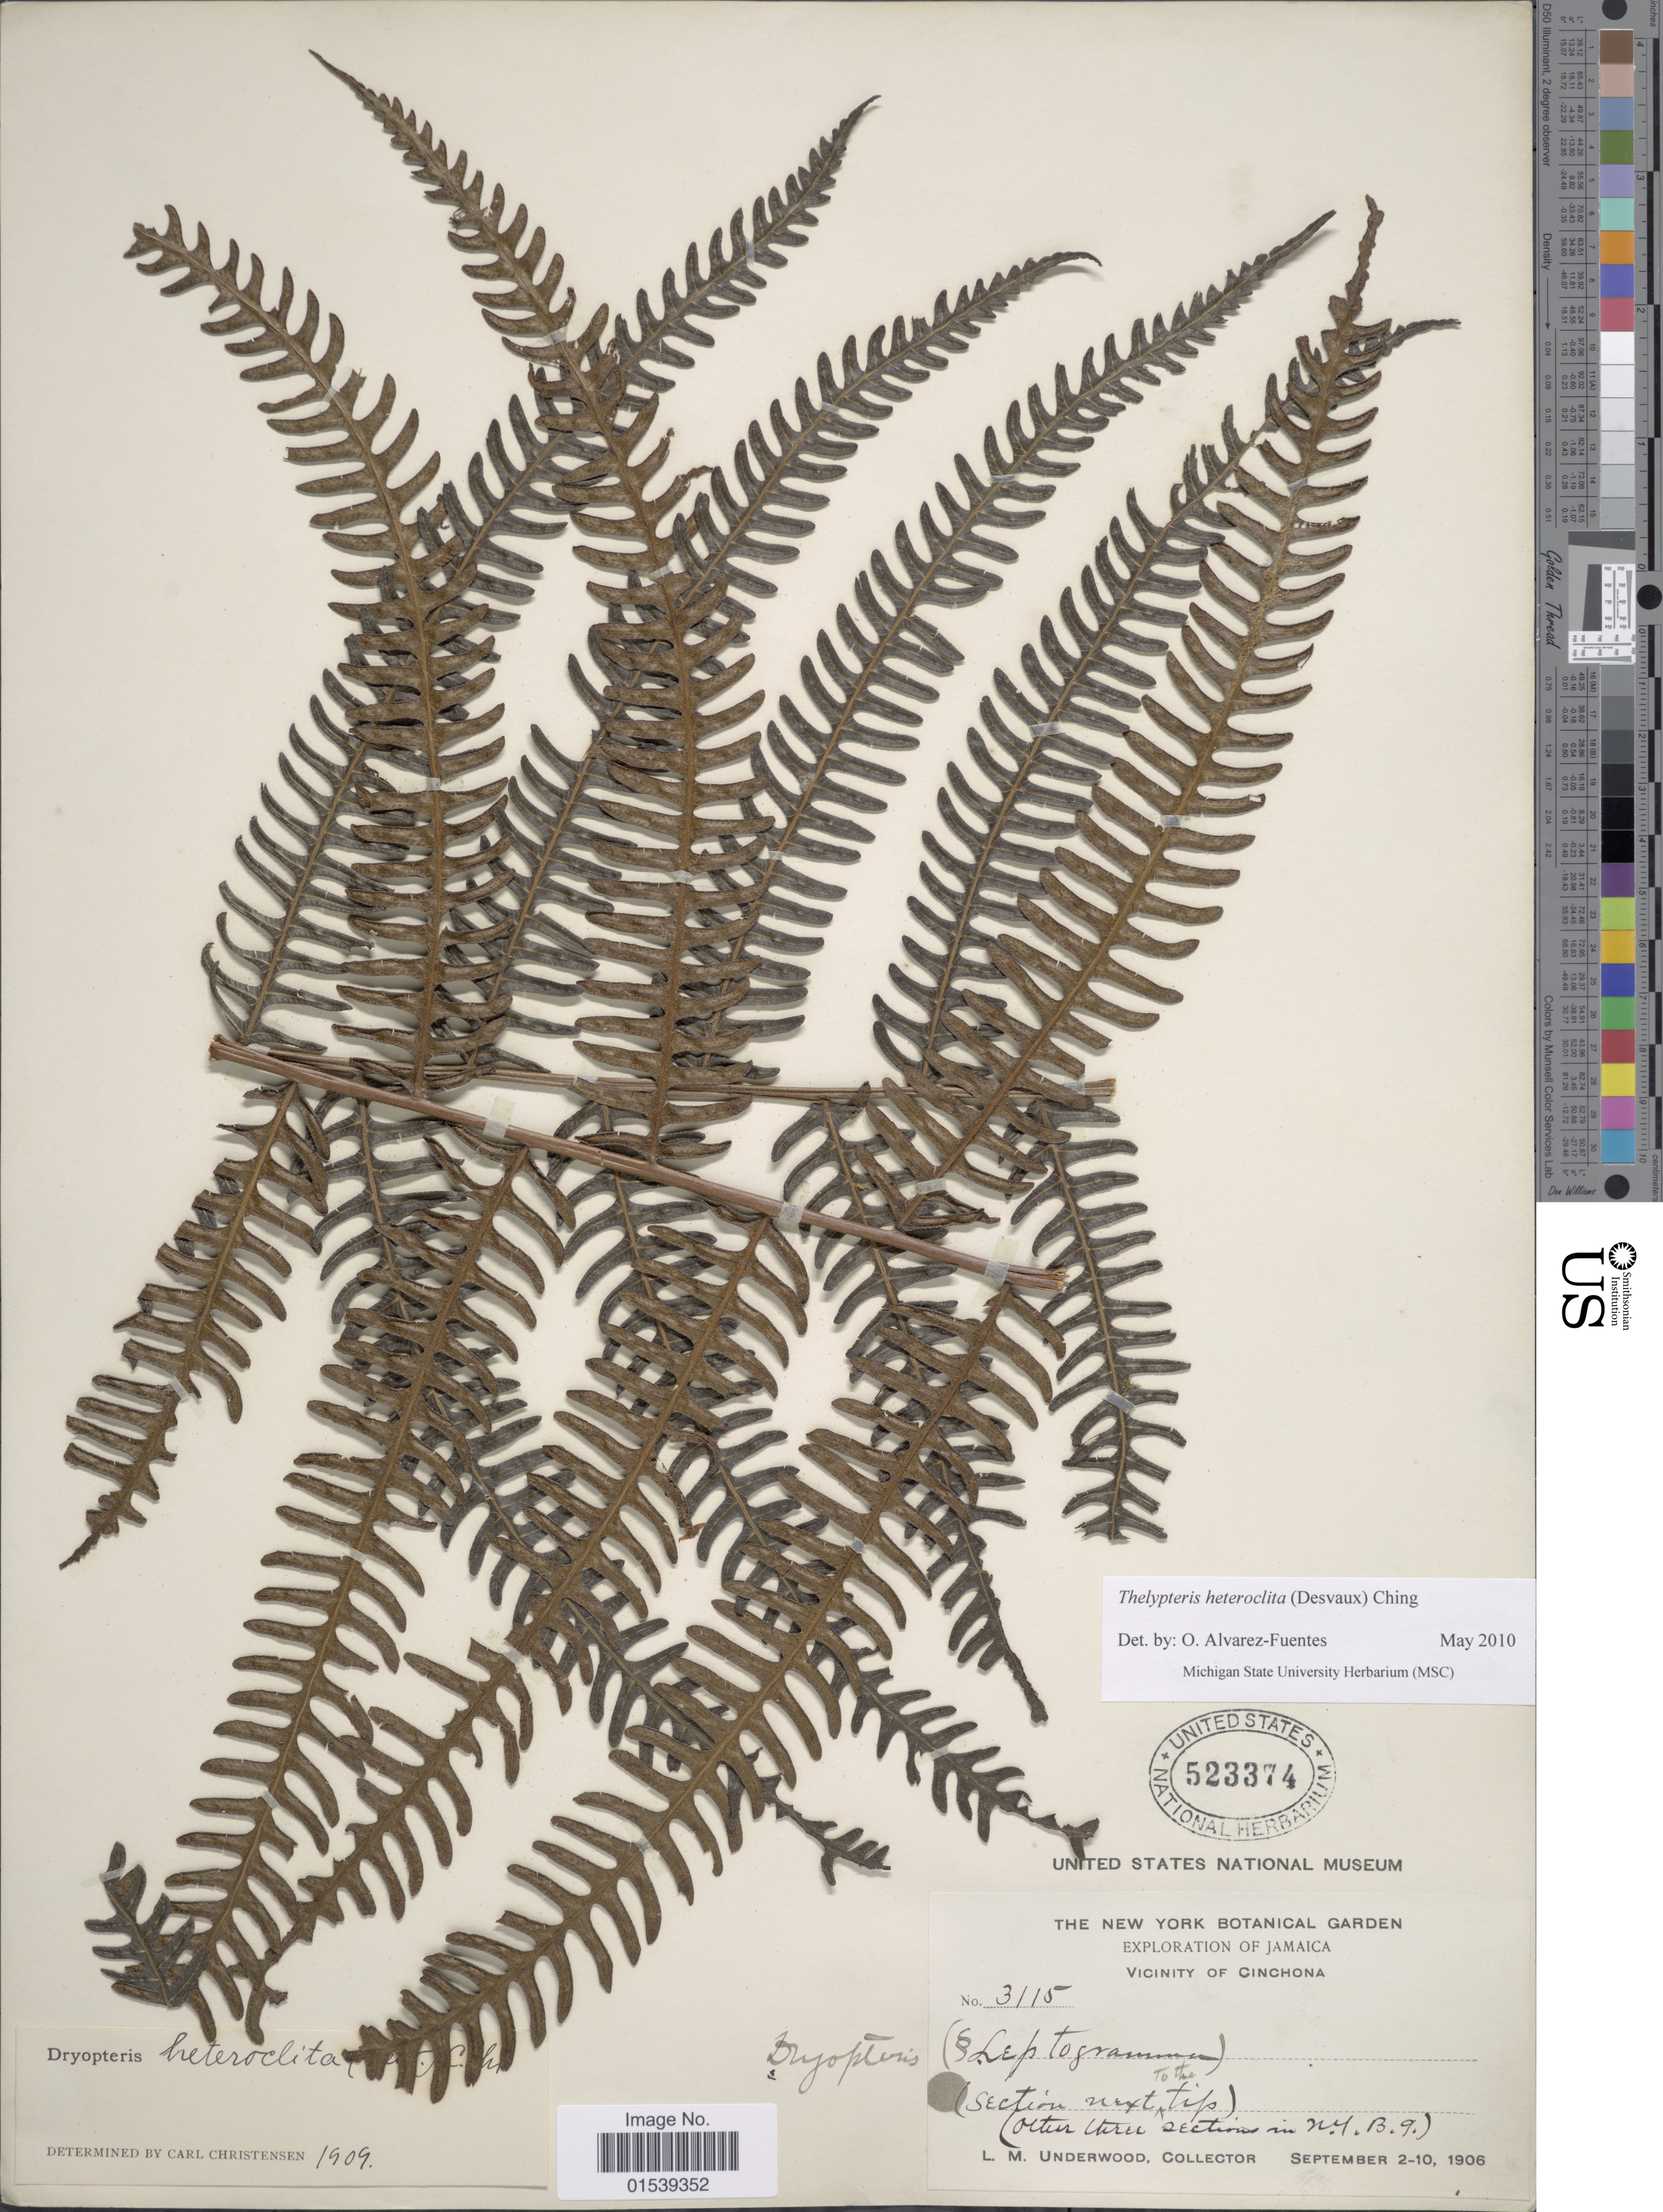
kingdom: Plantae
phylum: Tracheophyta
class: Polypodiopsida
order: Polypodiales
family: Thelypteridaceae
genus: Amauropelta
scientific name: Amauropelta heteroclita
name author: (Desv.) Pic. Serm.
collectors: L. M. Underwood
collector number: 3115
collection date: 1906-09-02/1906-09-10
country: Jamaica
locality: Vicinity of Cinchona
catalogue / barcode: US 523374